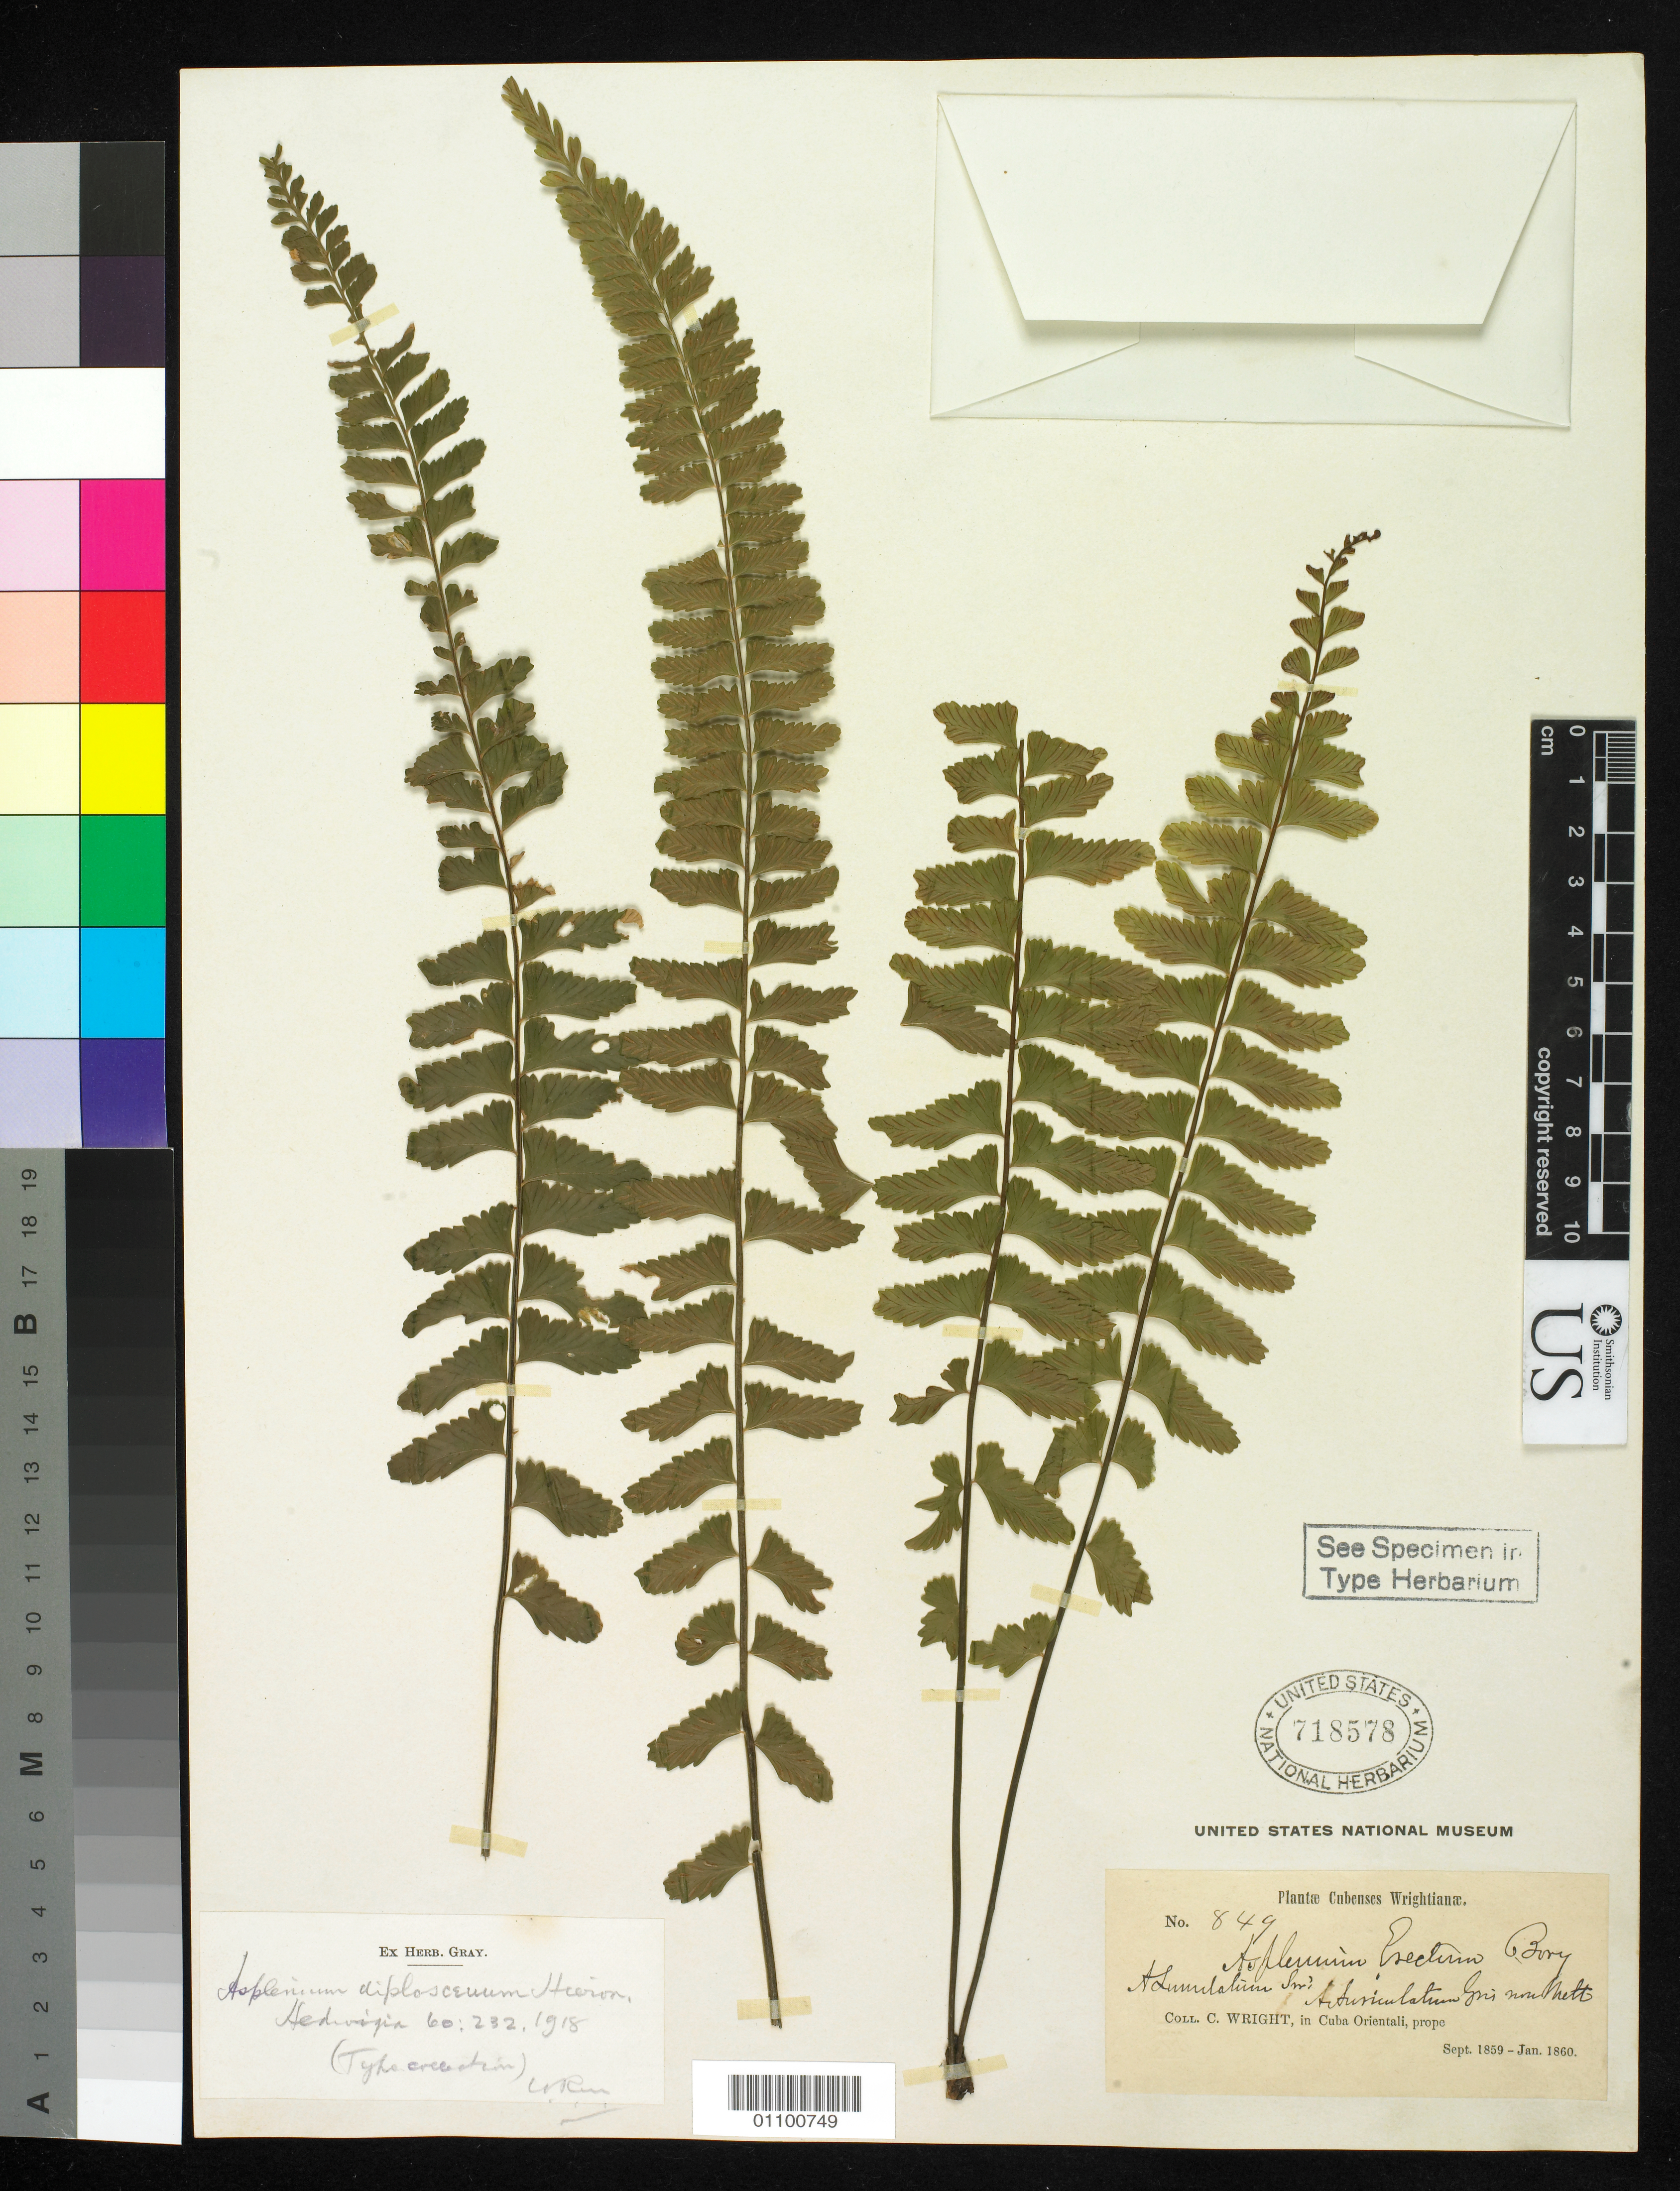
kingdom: Plantae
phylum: Tracheophyta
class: Polypodiopsida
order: Polypodiales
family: Aspleniaceae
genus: Asplenium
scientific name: Asplenium diplosceuum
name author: Hieron.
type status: Isotype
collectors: C. Wright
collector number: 849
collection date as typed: Sep 1859 to -- Jan 1860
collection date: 1859-09/1860-01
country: Cuba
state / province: Oriente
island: Greater Antilles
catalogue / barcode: US 718578